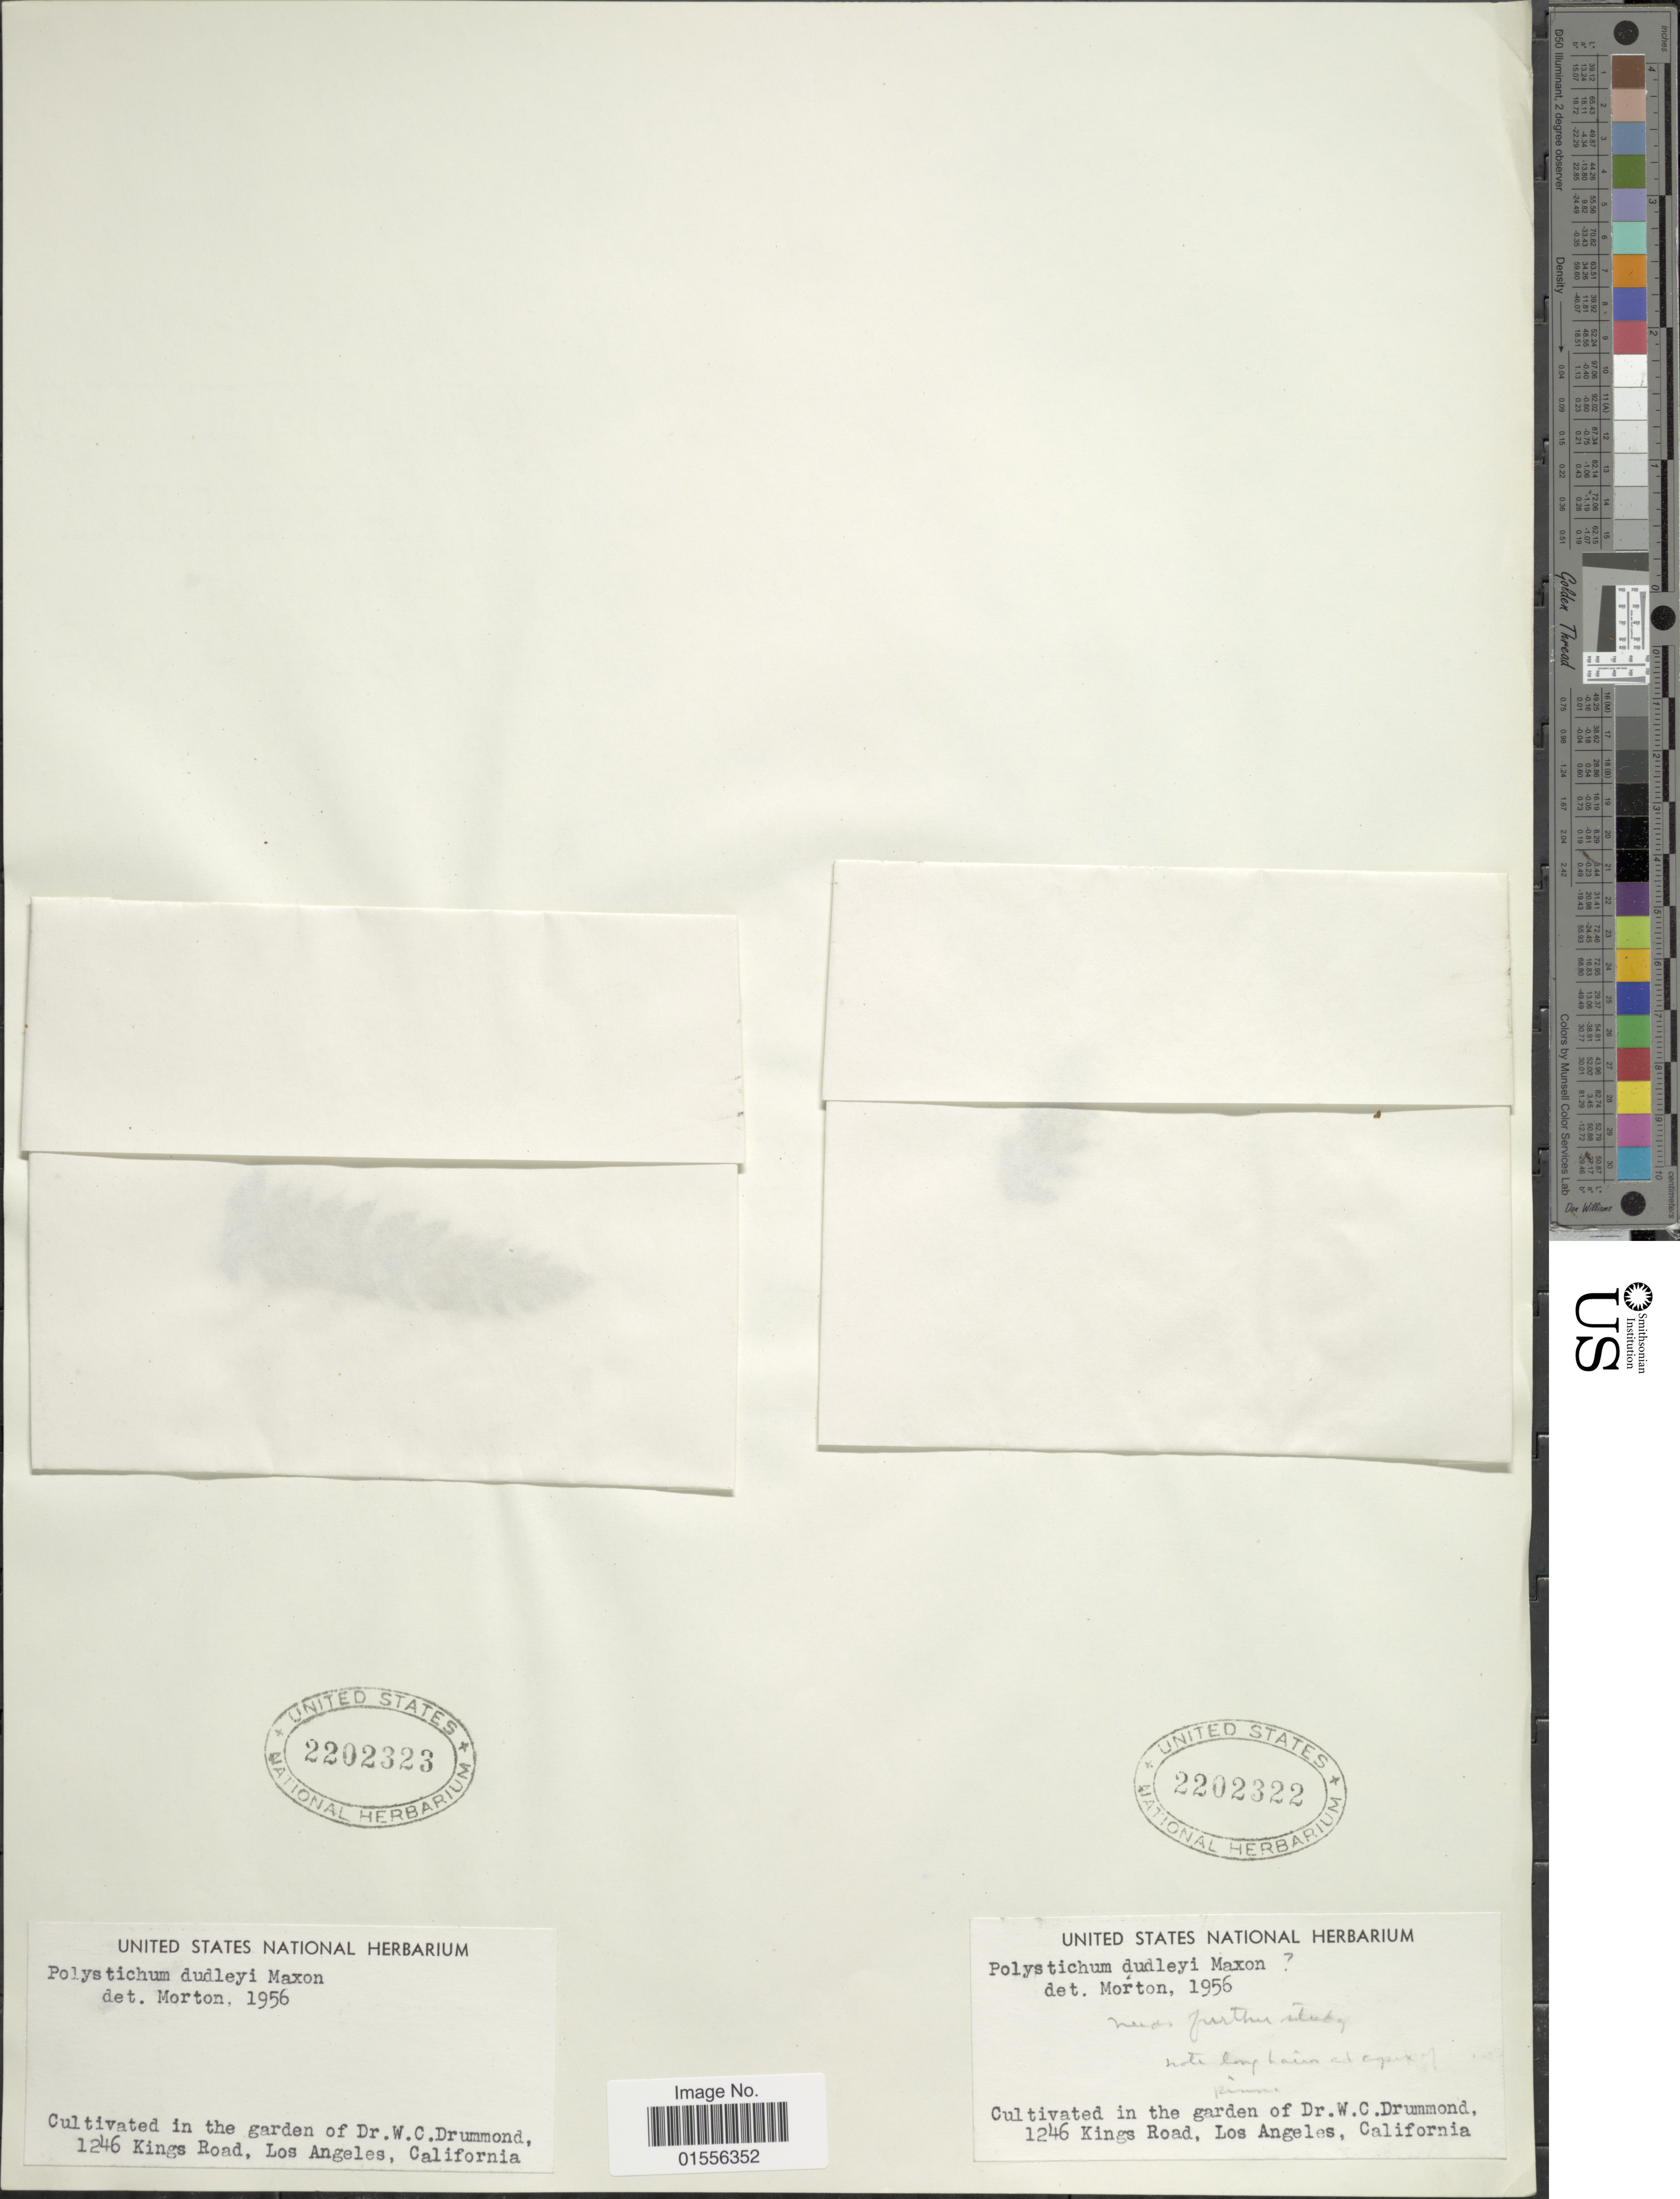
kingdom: Plantae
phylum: Tracheophyta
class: Polypodiopsida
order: Polypodiales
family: Dryopteridaceae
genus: Polystichum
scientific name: Polystichum dudleyi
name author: Maxon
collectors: W. Drummond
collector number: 1246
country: United States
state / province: California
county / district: Los Angeles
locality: In the garden of Kings Road, Los Angeles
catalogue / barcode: US 2202323